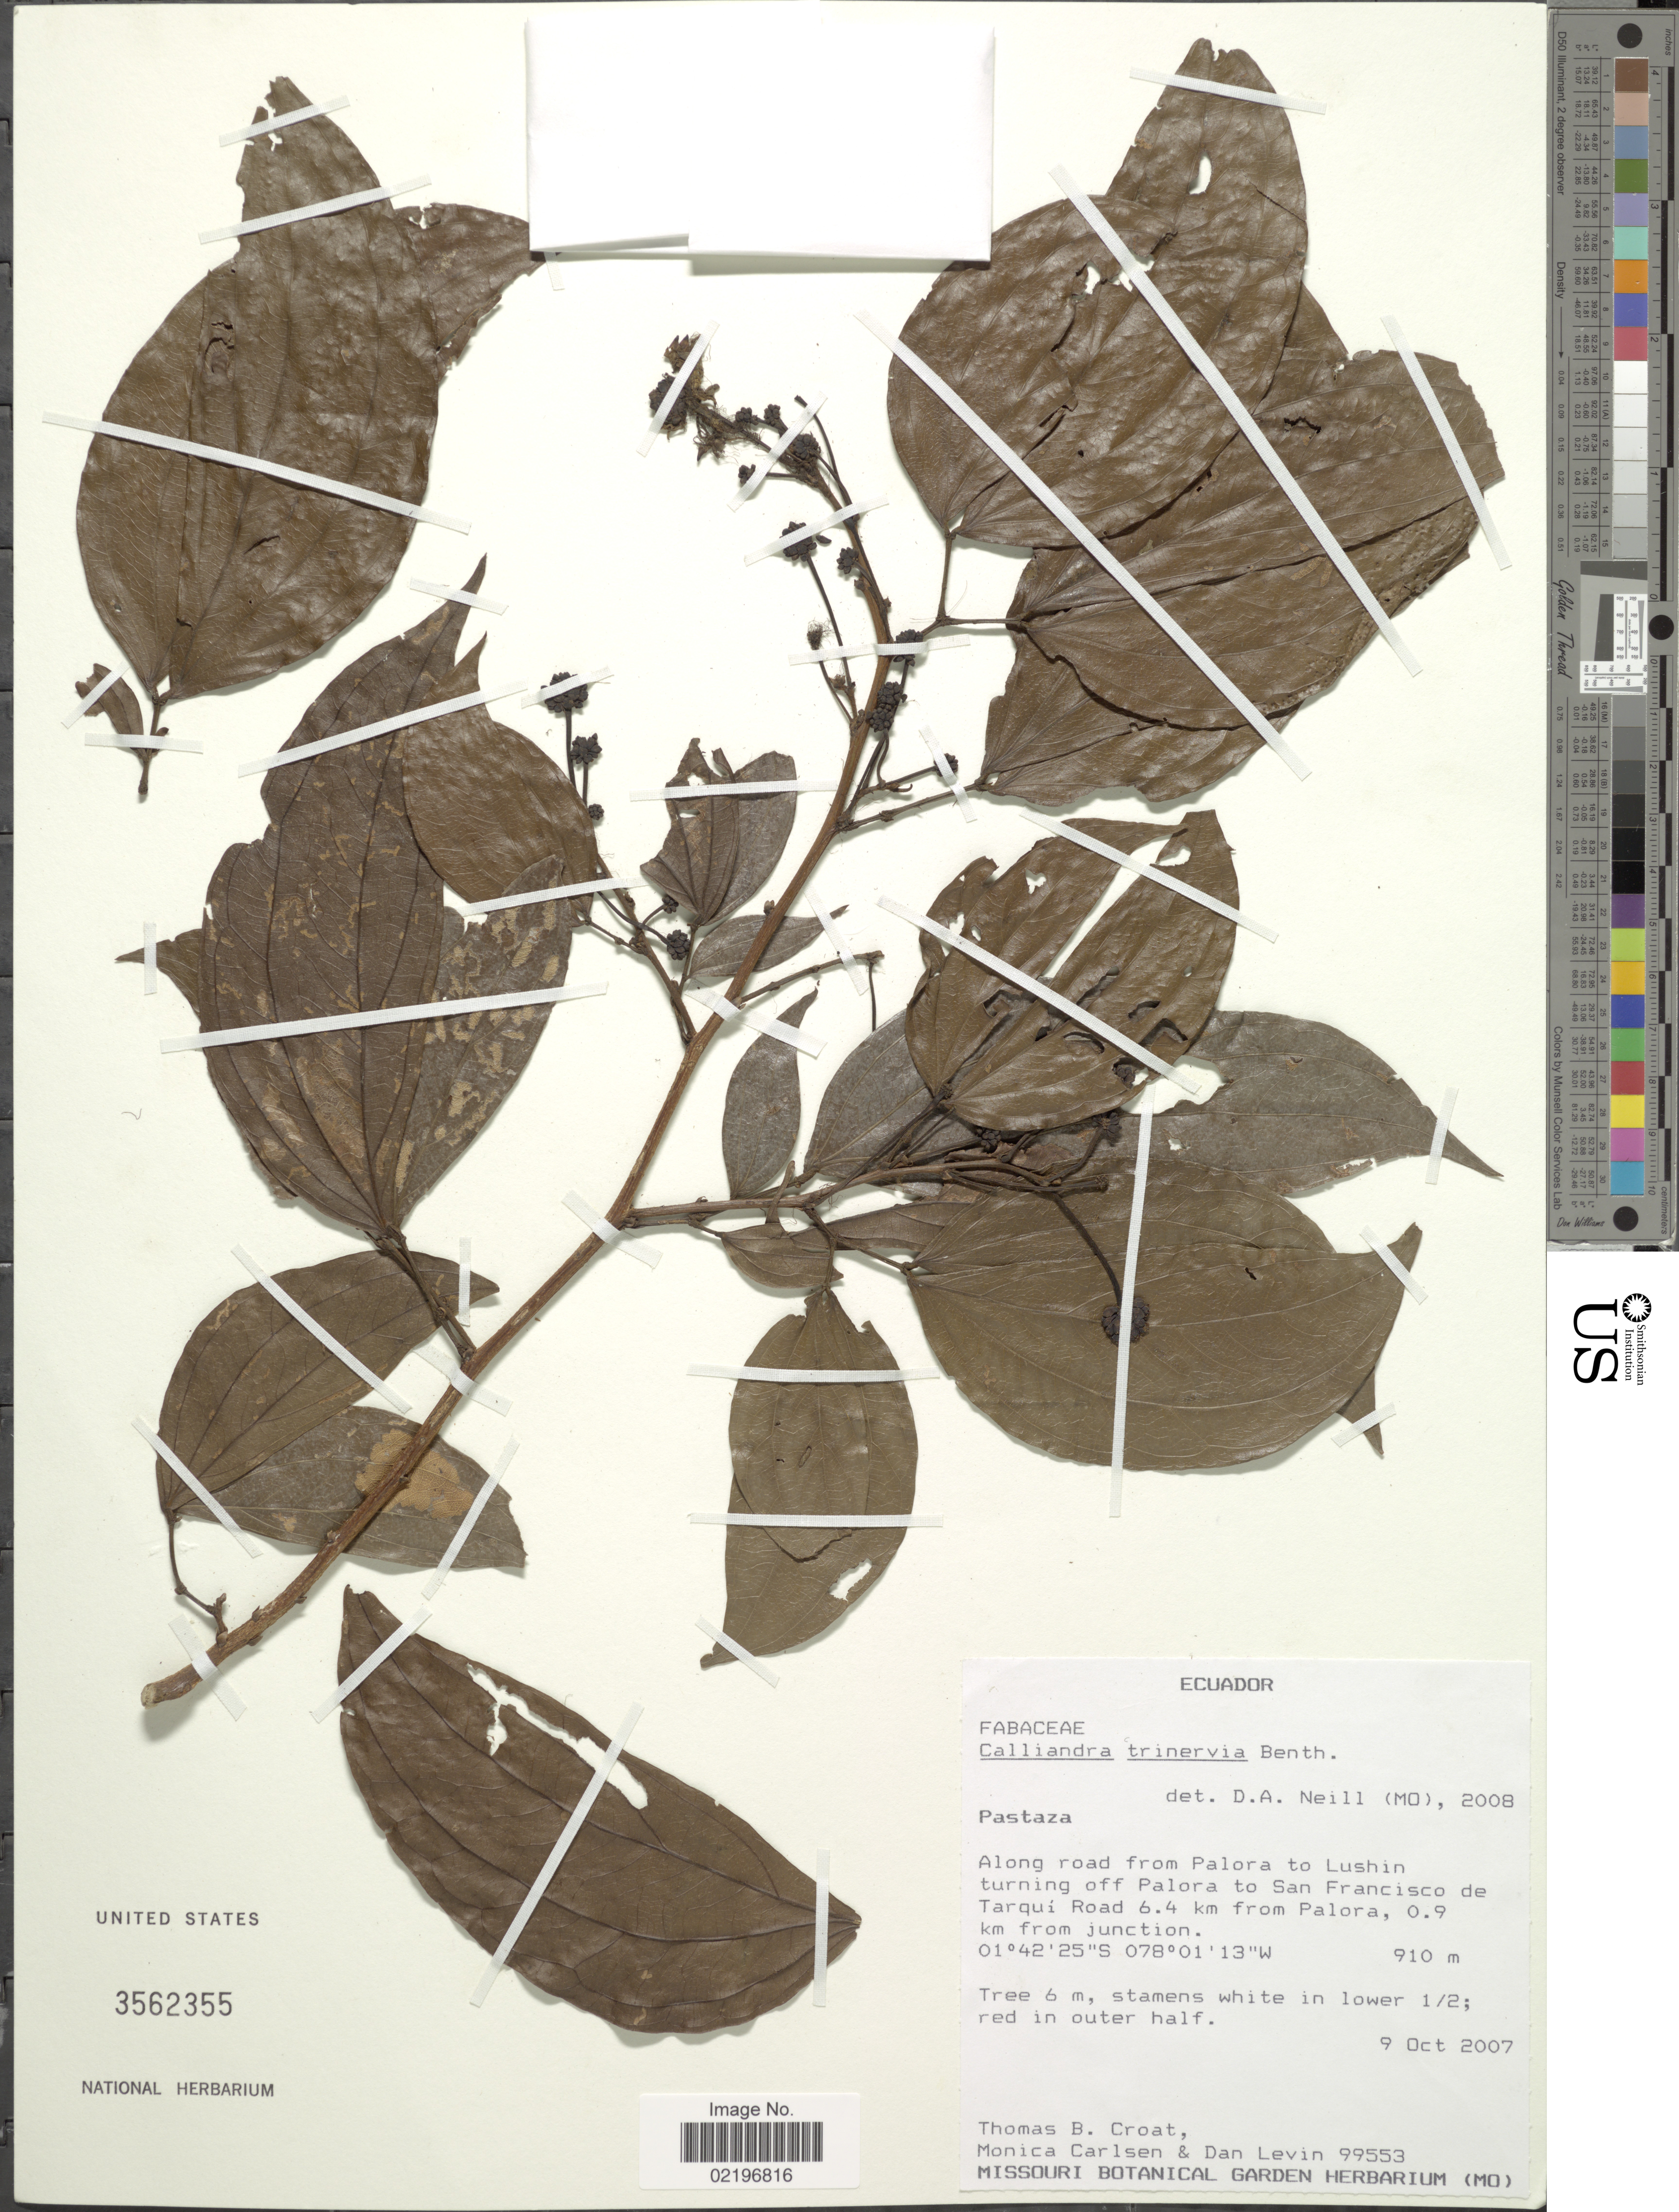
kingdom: Plantae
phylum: Tracheophyta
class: Magnoliopsida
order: Fabales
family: Fabaceae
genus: Calliandra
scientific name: Calliandra trinervia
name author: Benth.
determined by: Neill, David Alan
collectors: T. B. Croat, M. M. Carlsen & D. Levin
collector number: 99553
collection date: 2007-10-09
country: Ecuador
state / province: Pastaza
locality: Along road from Palora to Lushin turning off Palora to San Francisco de Tarqui Road 6.4 Km from Palora, 0.9 km from junction.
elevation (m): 910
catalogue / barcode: US 3562355